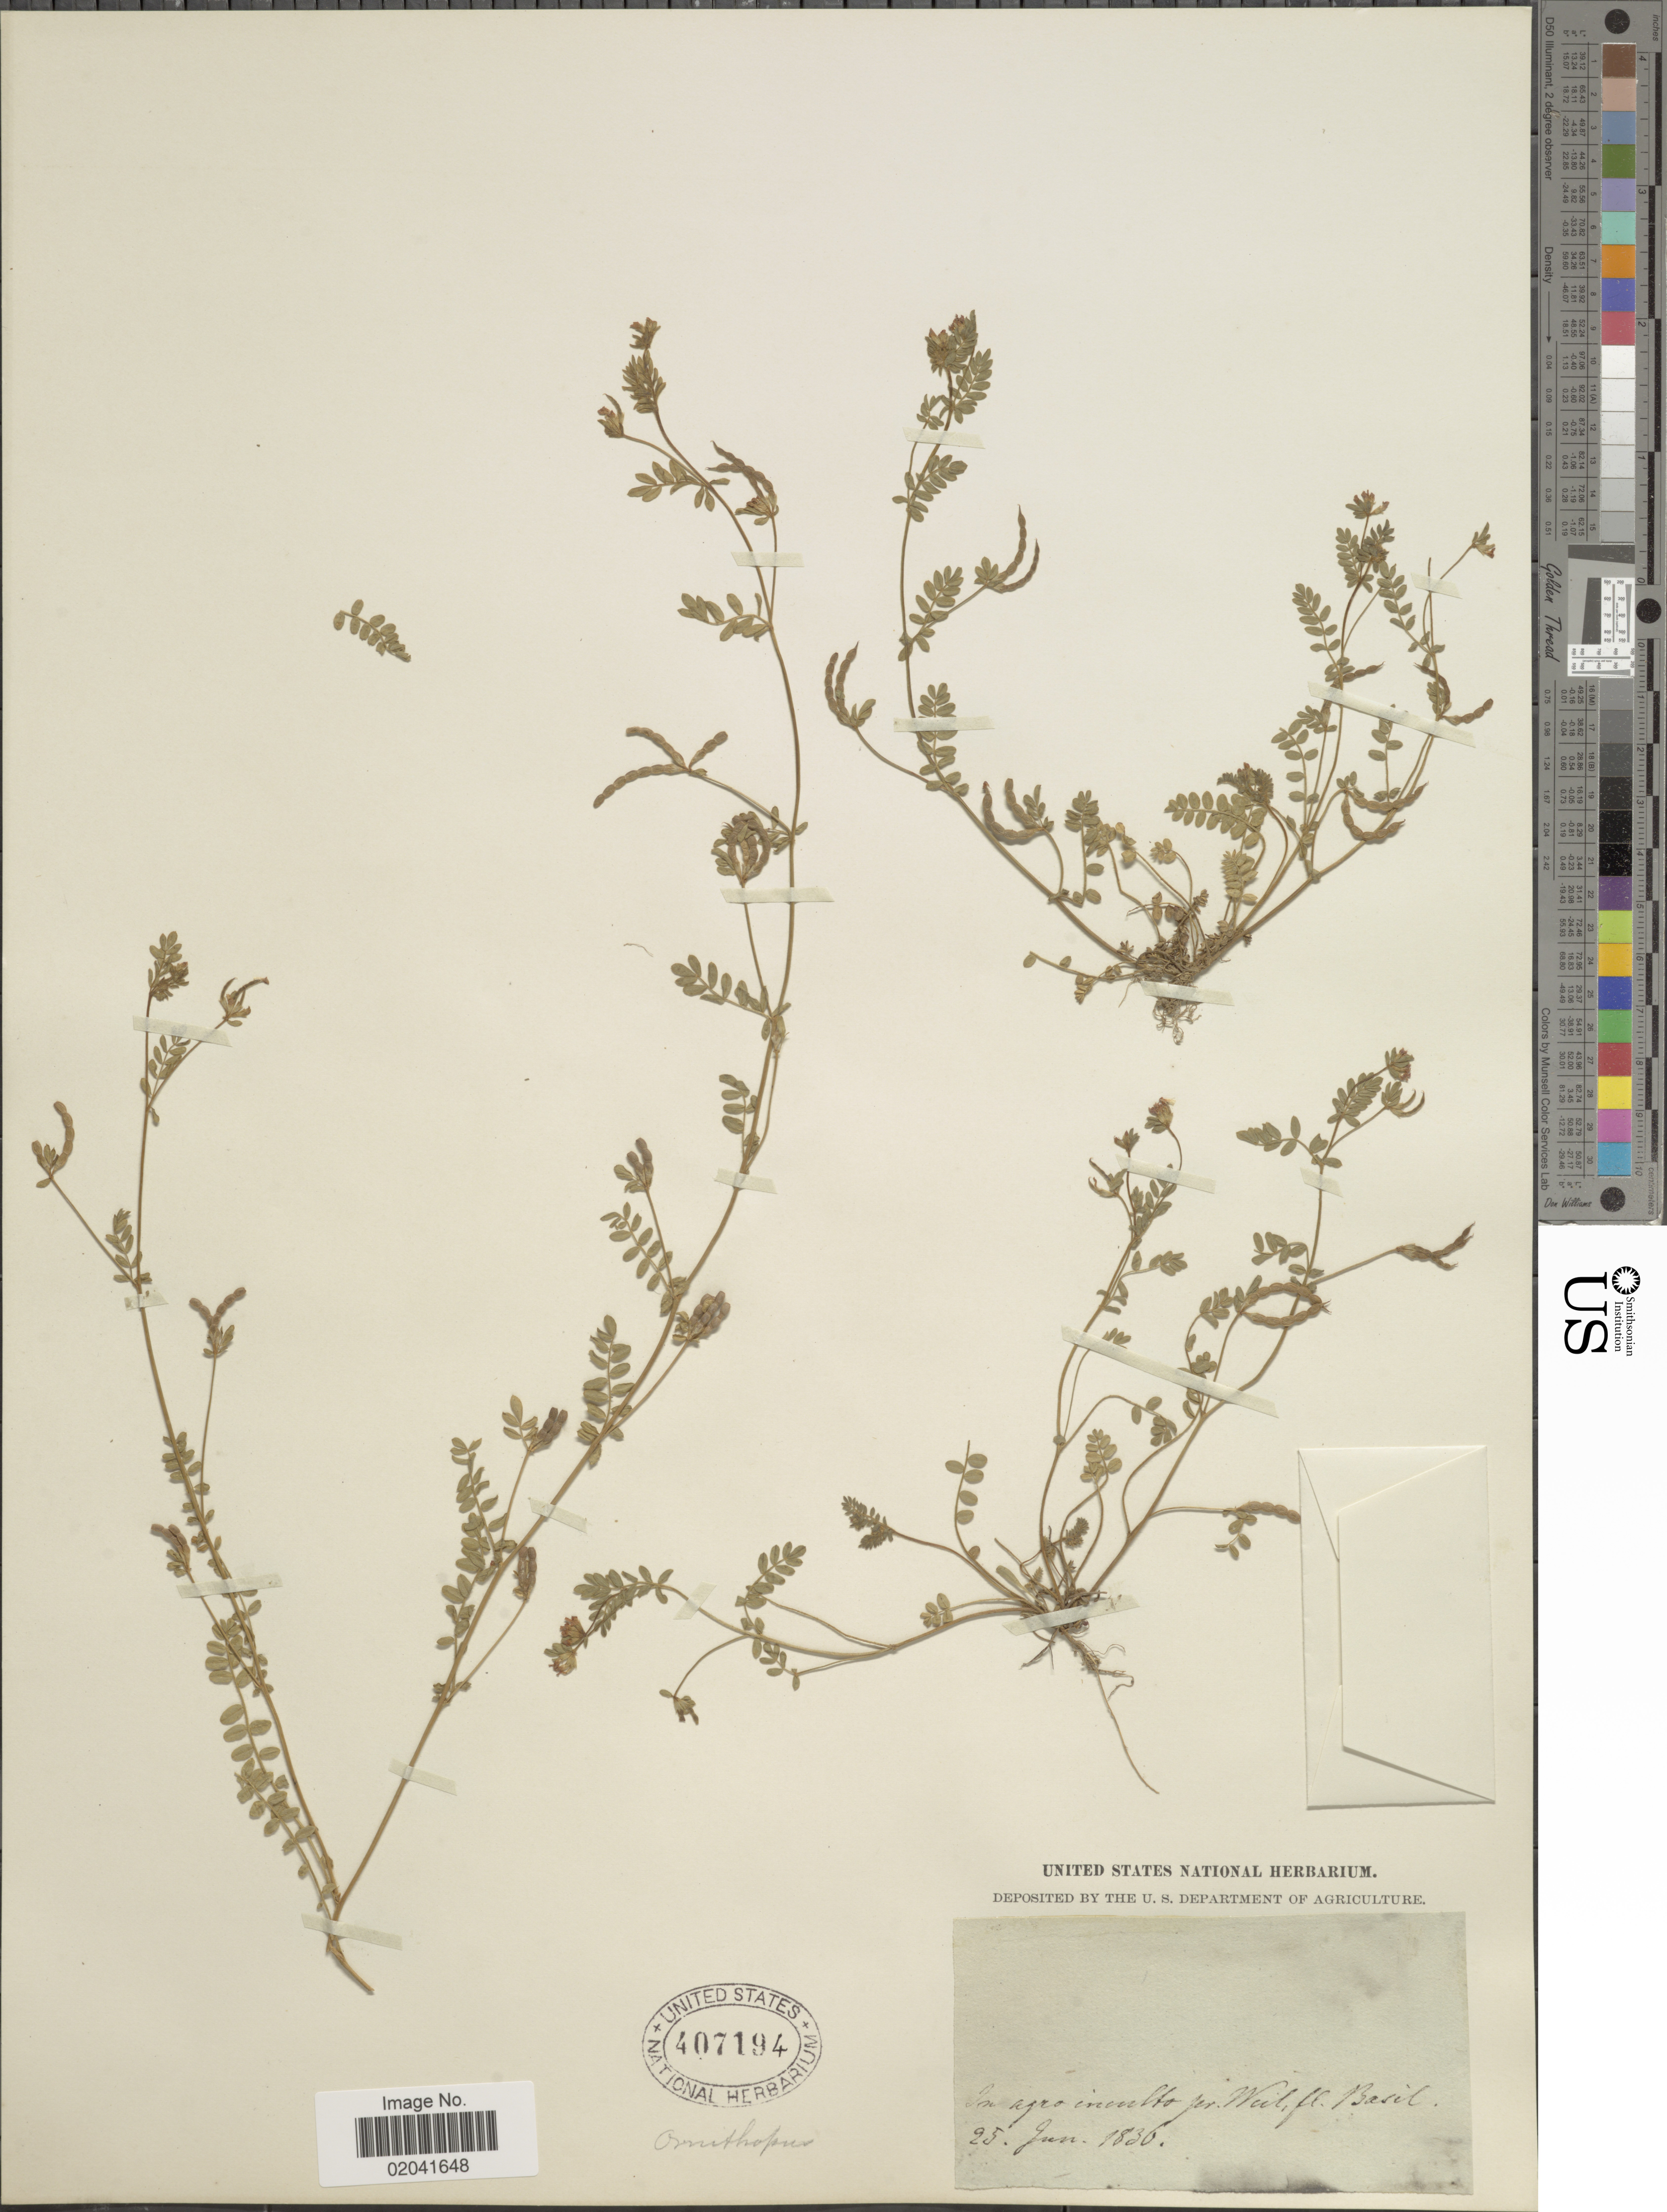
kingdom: Plantae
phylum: Tracheophyta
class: Magnoliopsida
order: Fabales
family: Fabaceae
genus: Ornithopus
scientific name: Ornithopus perpusillus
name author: L.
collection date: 1836-06-25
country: Switzerland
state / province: Basel-Stadt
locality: In agro-inculto pr. Weil, fl. Basil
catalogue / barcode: US 407194